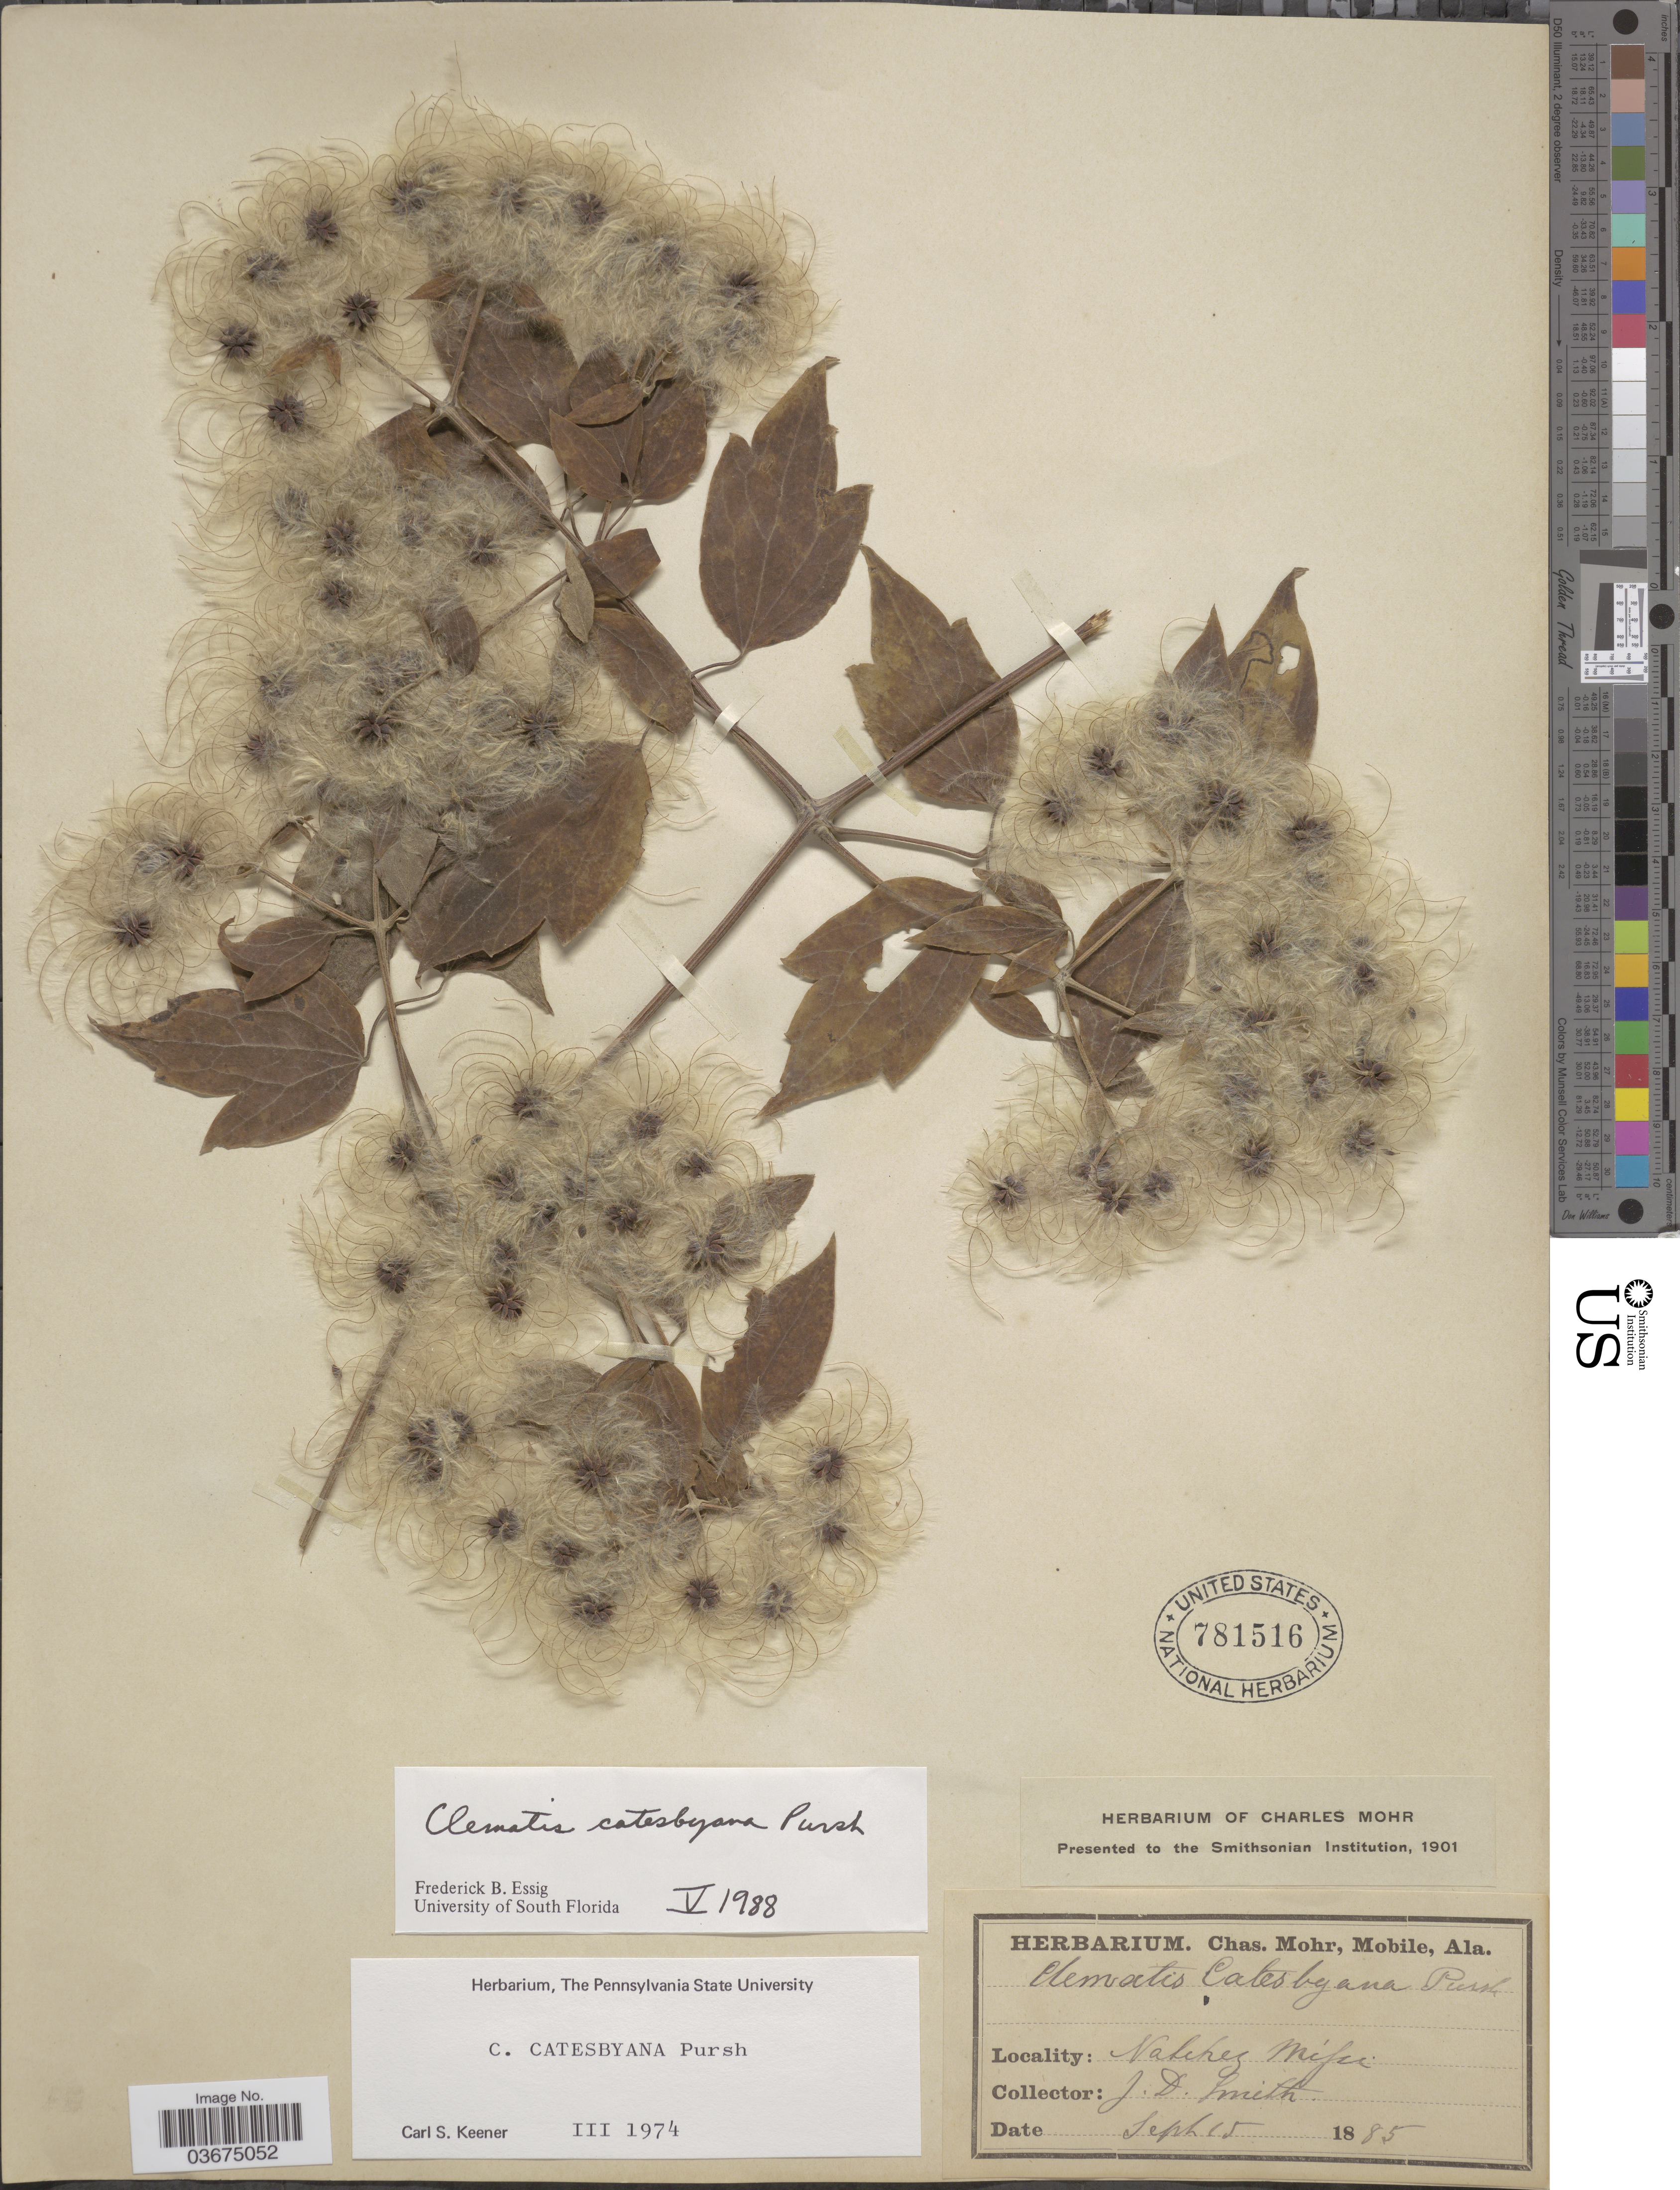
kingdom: Plantae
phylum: Tracheophyta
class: Magnoliopsida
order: Ranunculales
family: Ranunculaceae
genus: Clematis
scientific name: Clematis catesbyana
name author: Pursh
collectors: J. Donnell Smith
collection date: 1885-09-15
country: United States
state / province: Mississippi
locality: Natchez.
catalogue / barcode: US 781516